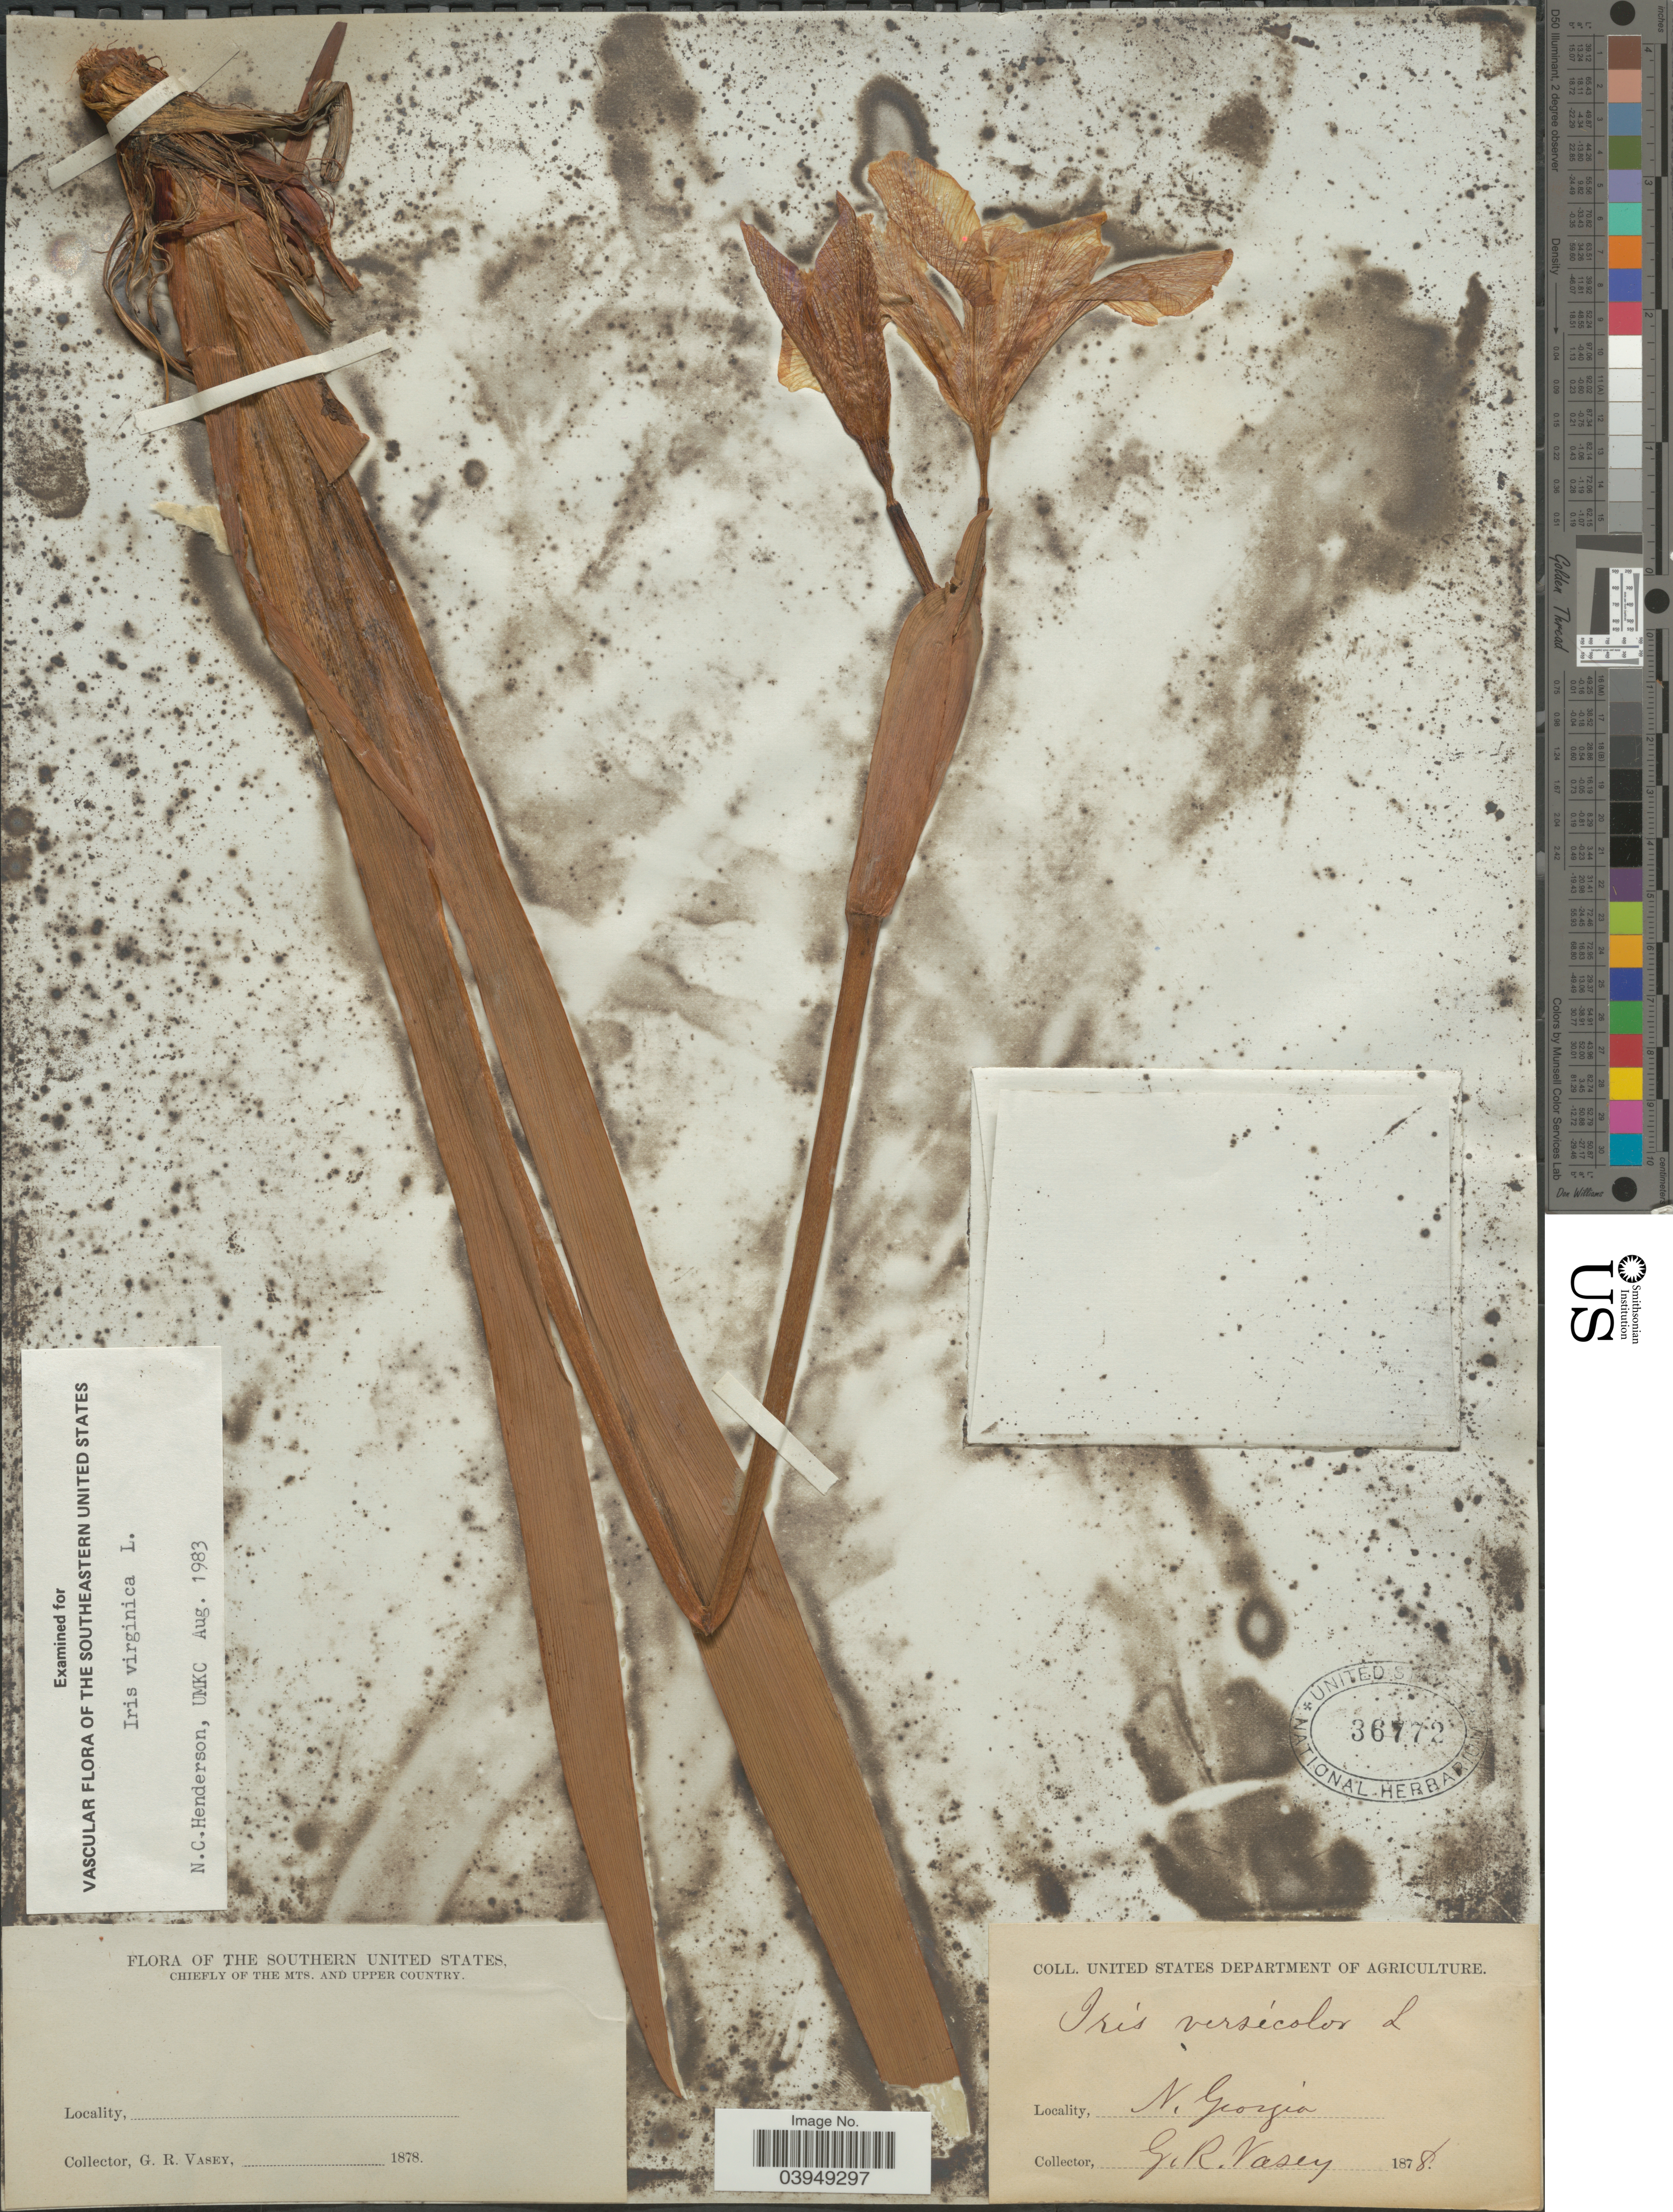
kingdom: Plantae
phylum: Tracheophyta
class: Liliopsida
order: Asparagales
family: Iridaceae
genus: Iris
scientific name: Iris virginica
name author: L.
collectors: G. R. Vasey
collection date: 1878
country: United States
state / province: Georgia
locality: The Southern United States. Chiefly of the mts. and upper country. N. Georgia.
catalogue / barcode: US 36772